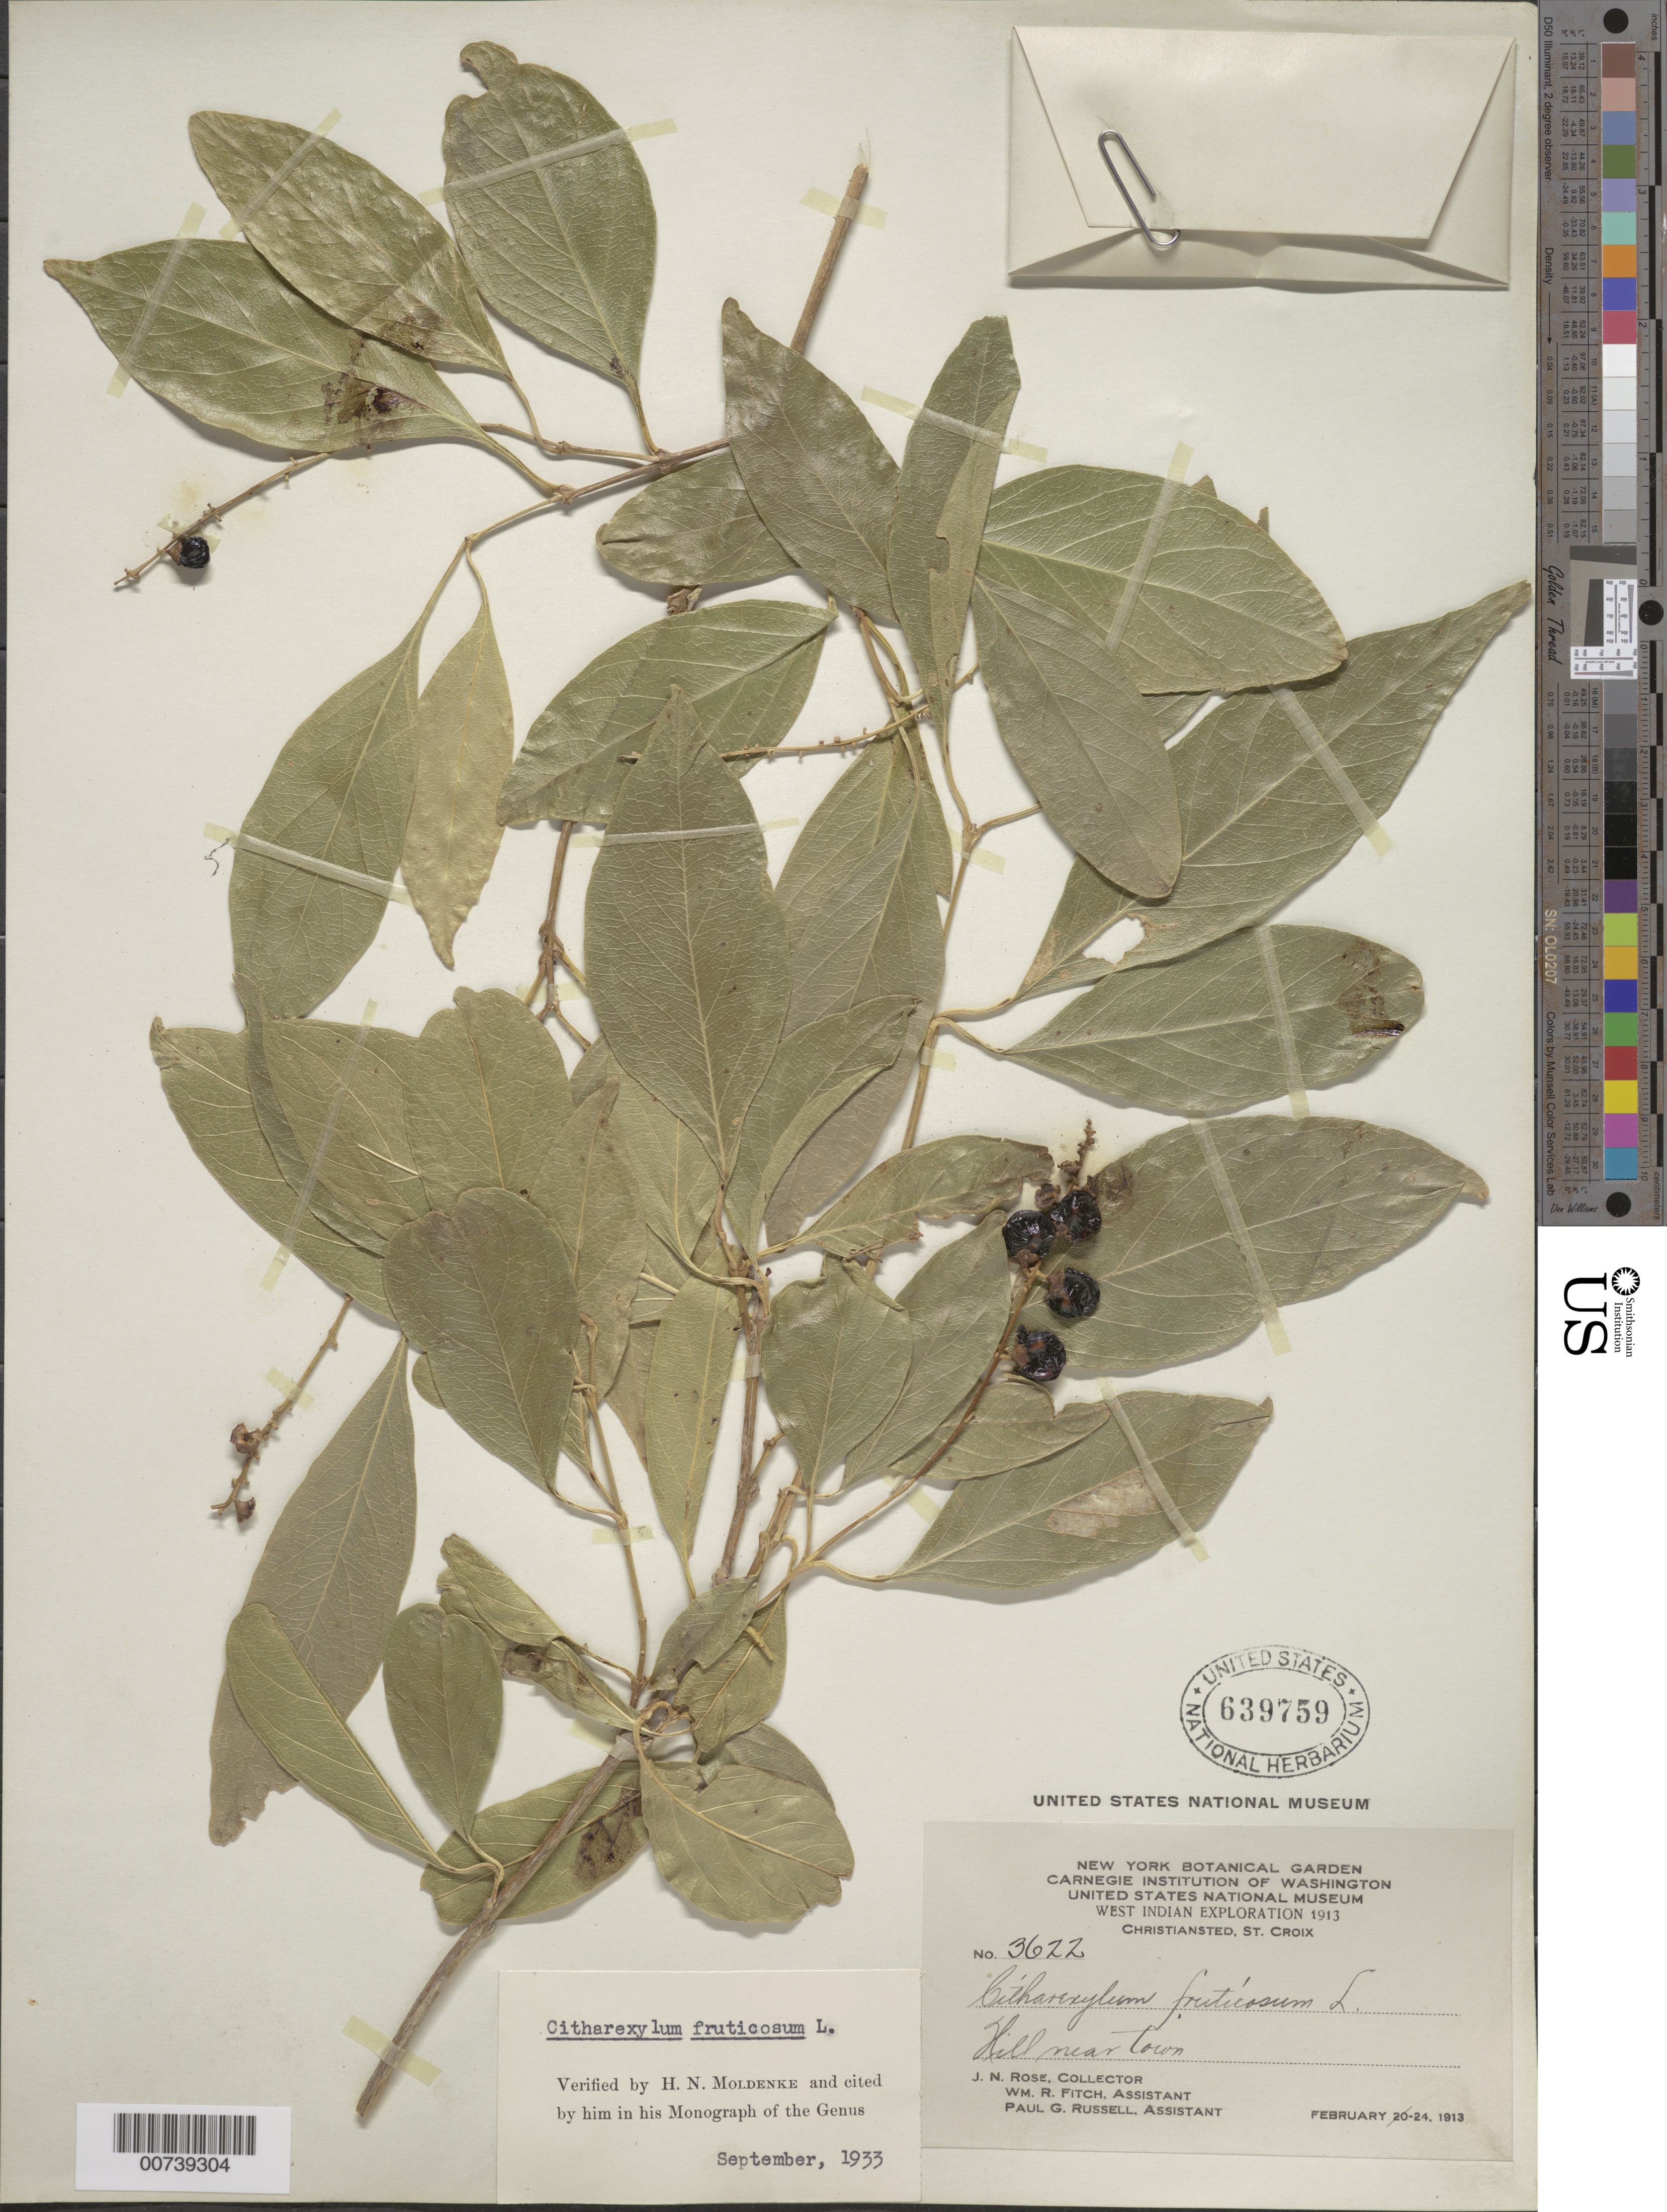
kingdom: Plantae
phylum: Tracheophyta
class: Magnoliopsida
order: Lamiales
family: Verbenaceae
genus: Citharexylum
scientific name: Citharexylum spinosum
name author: L.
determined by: Moldenke, H. N.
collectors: J. N. Rose, W. R. Fitch & P. G. Russell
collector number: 3622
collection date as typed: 24 Feb 1913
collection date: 1913-02-24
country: U.S. Virgin Islands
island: St. Croix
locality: Christiansted. Hill near town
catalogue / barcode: US 639759